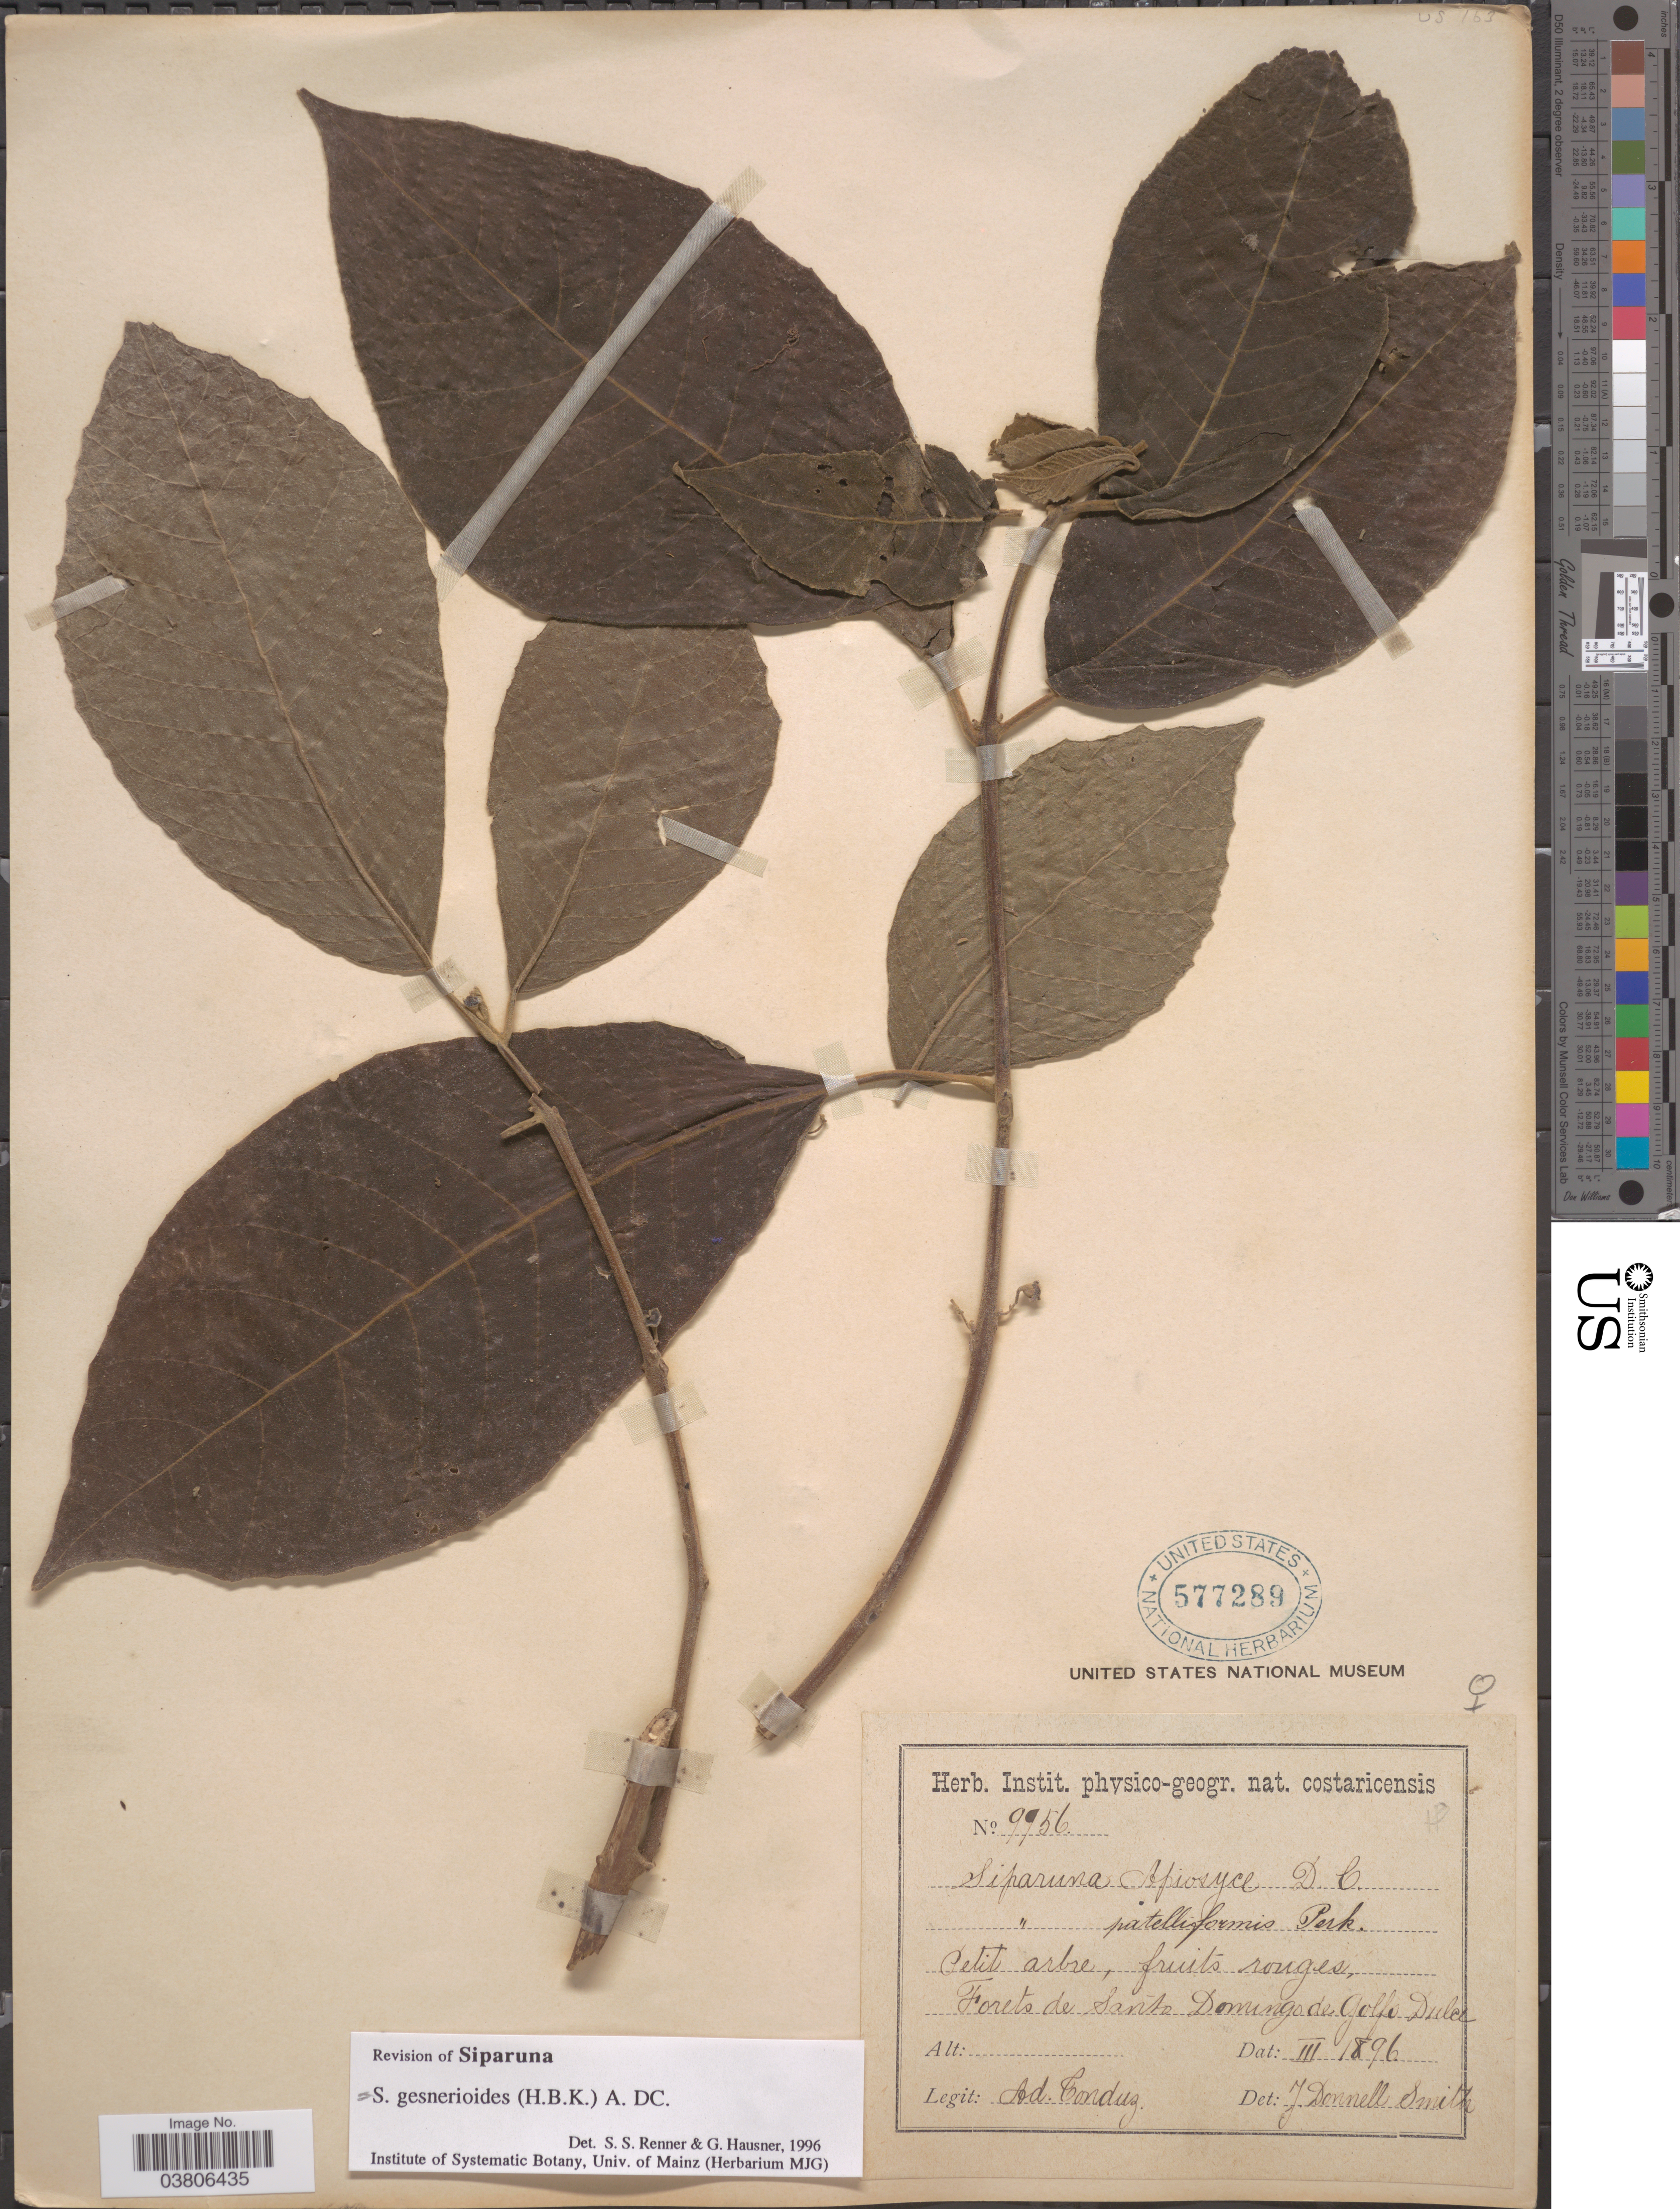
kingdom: Plantae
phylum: Tracheophyta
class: Magnoliopsida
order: Laurales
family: Siparunaceae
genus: Siparuna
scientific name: Siparuna gesnerioides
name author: (Kunth) A. DC.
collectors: A. Tonduz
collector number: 9956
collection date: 1896-03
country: Costa Rica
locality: Forets de Santo Domingo de Golfo Dulce.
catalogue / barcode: US 577289